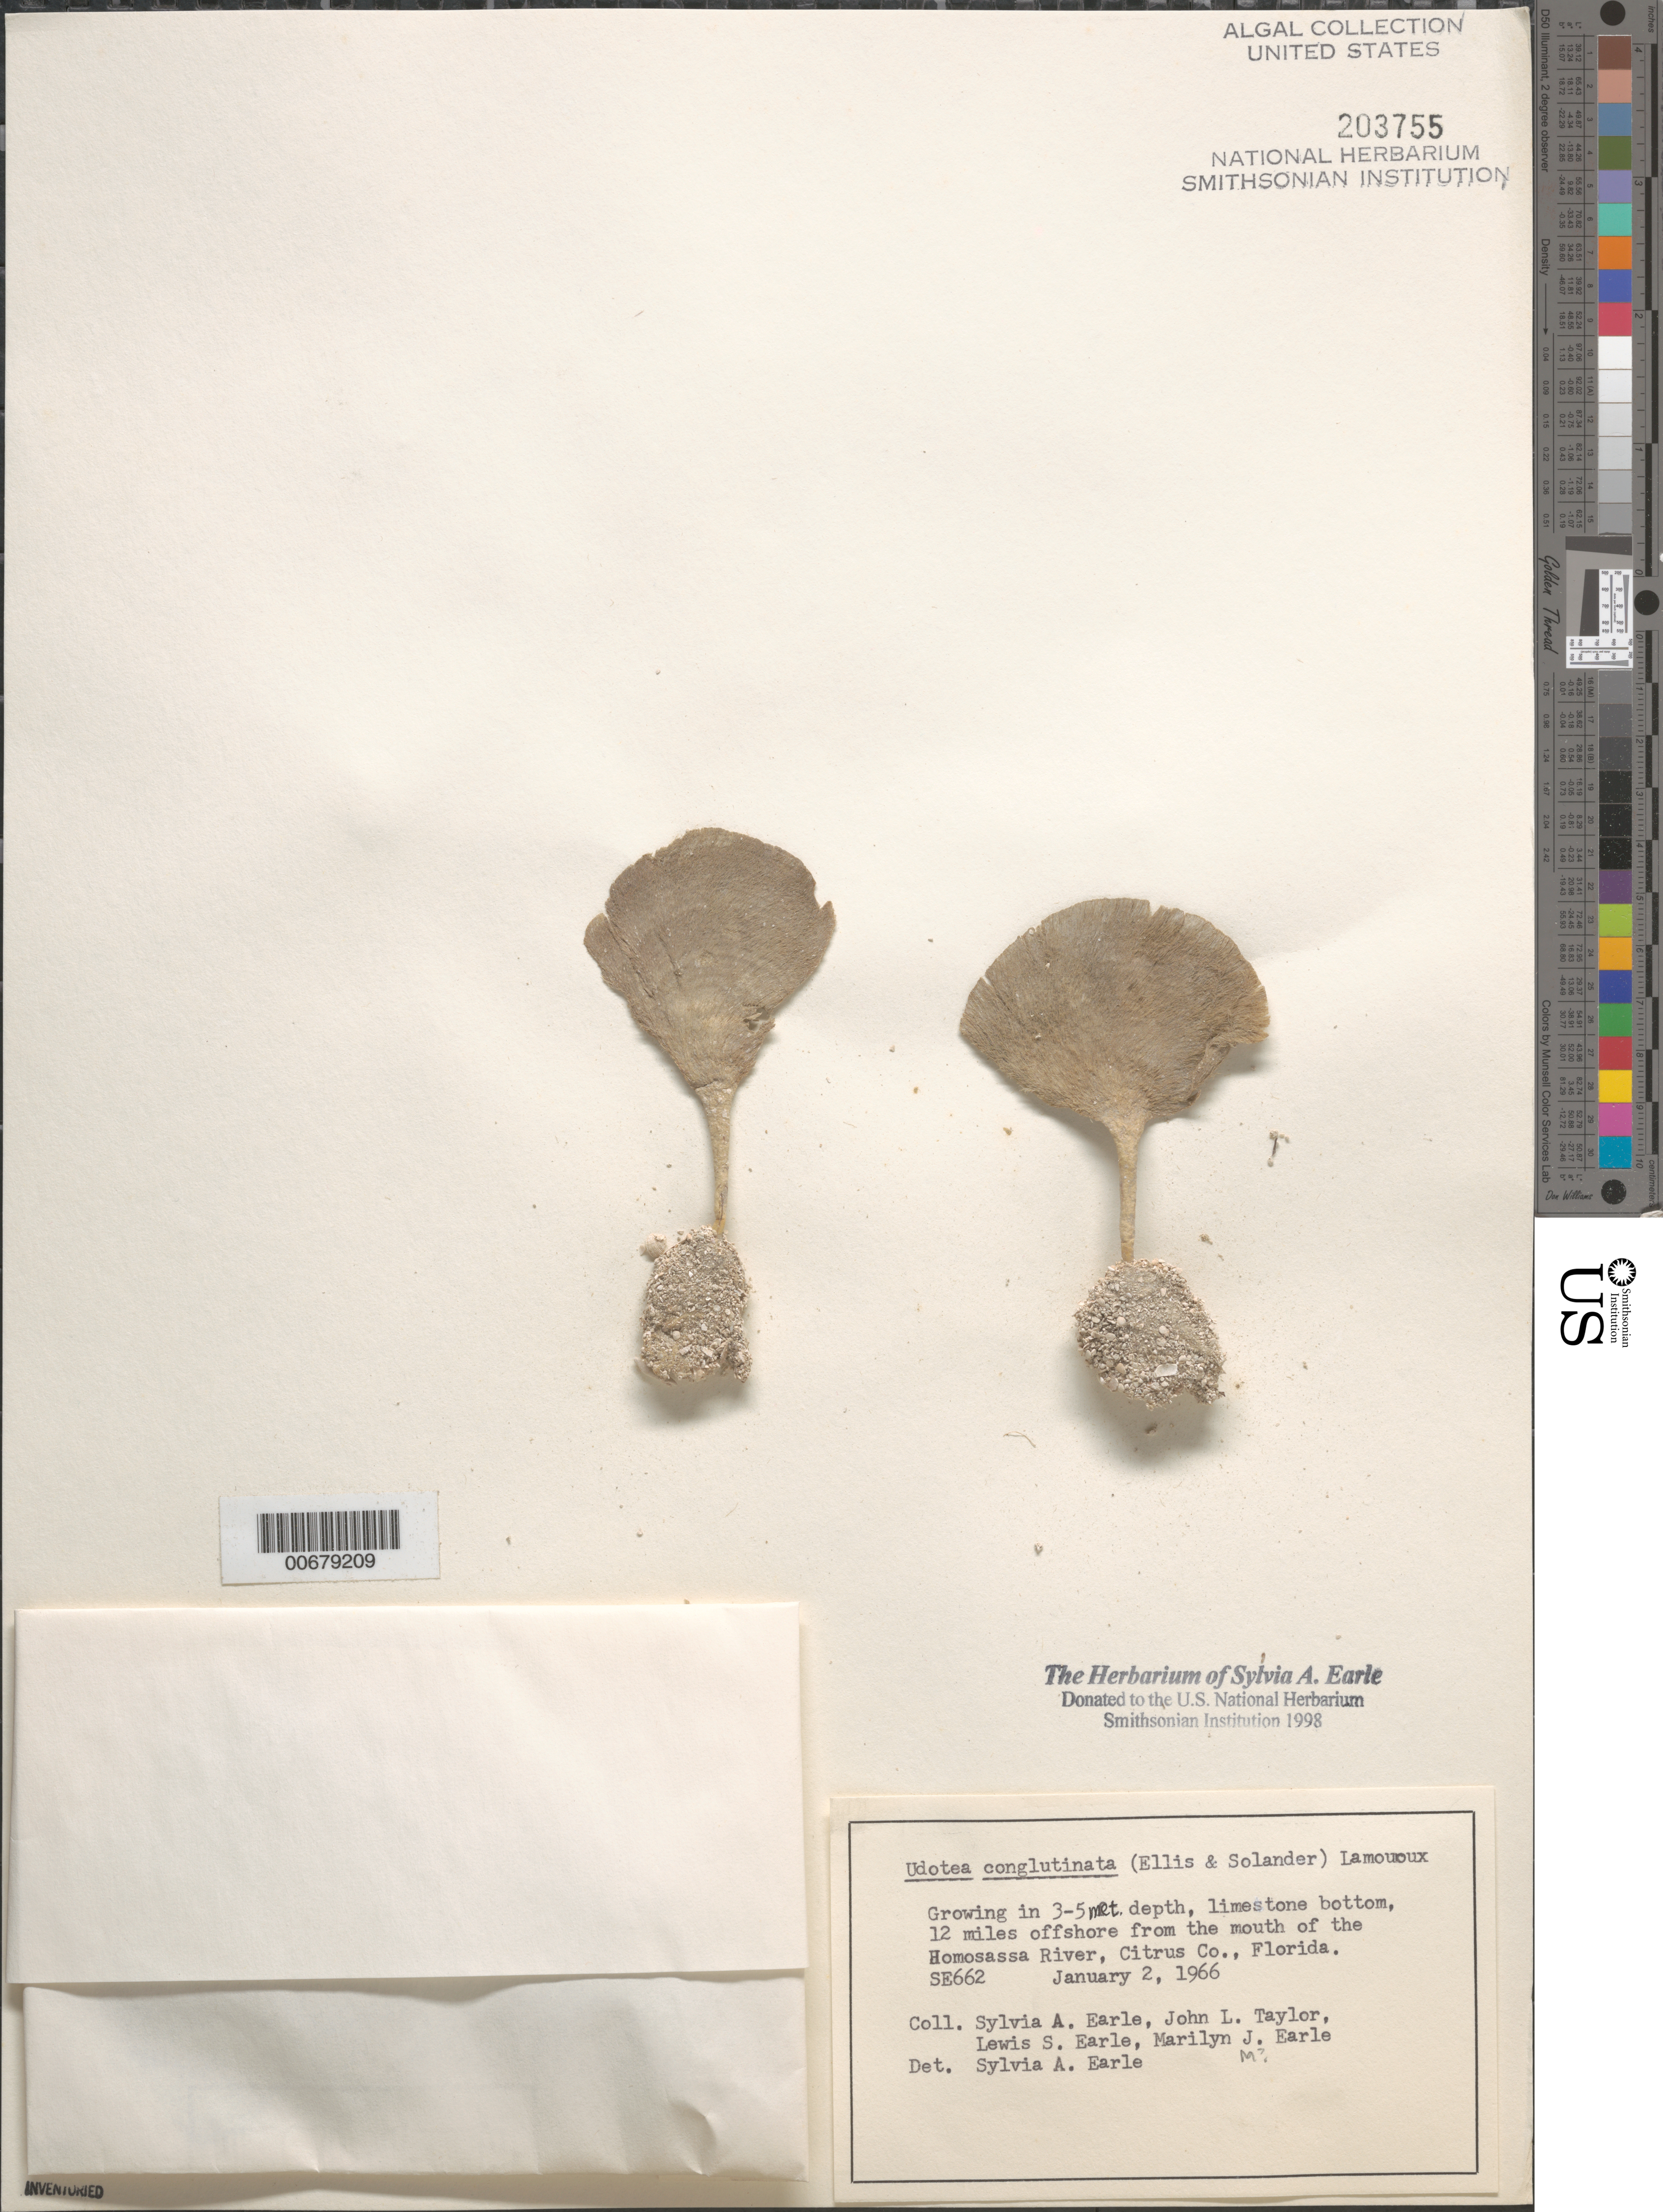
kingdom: Plantae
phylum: Chlorophyta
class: Ulvophyceae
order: Bryopsidales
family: Udoteaceae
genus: Udotea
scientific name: Udotea conglutinata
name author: (Ellis & Sol.) J.V.Lamouroux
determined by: Earle, S. A.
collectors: S. A. Earle, J. L. Taylor, L. Earle & M. Earle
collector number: SE 662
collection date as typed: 02 Jan 1966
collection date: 1966-01-02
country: United States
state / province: Florida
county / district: Citrus County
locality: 12 miles off Homosassa River mouth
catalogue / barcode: US 203755